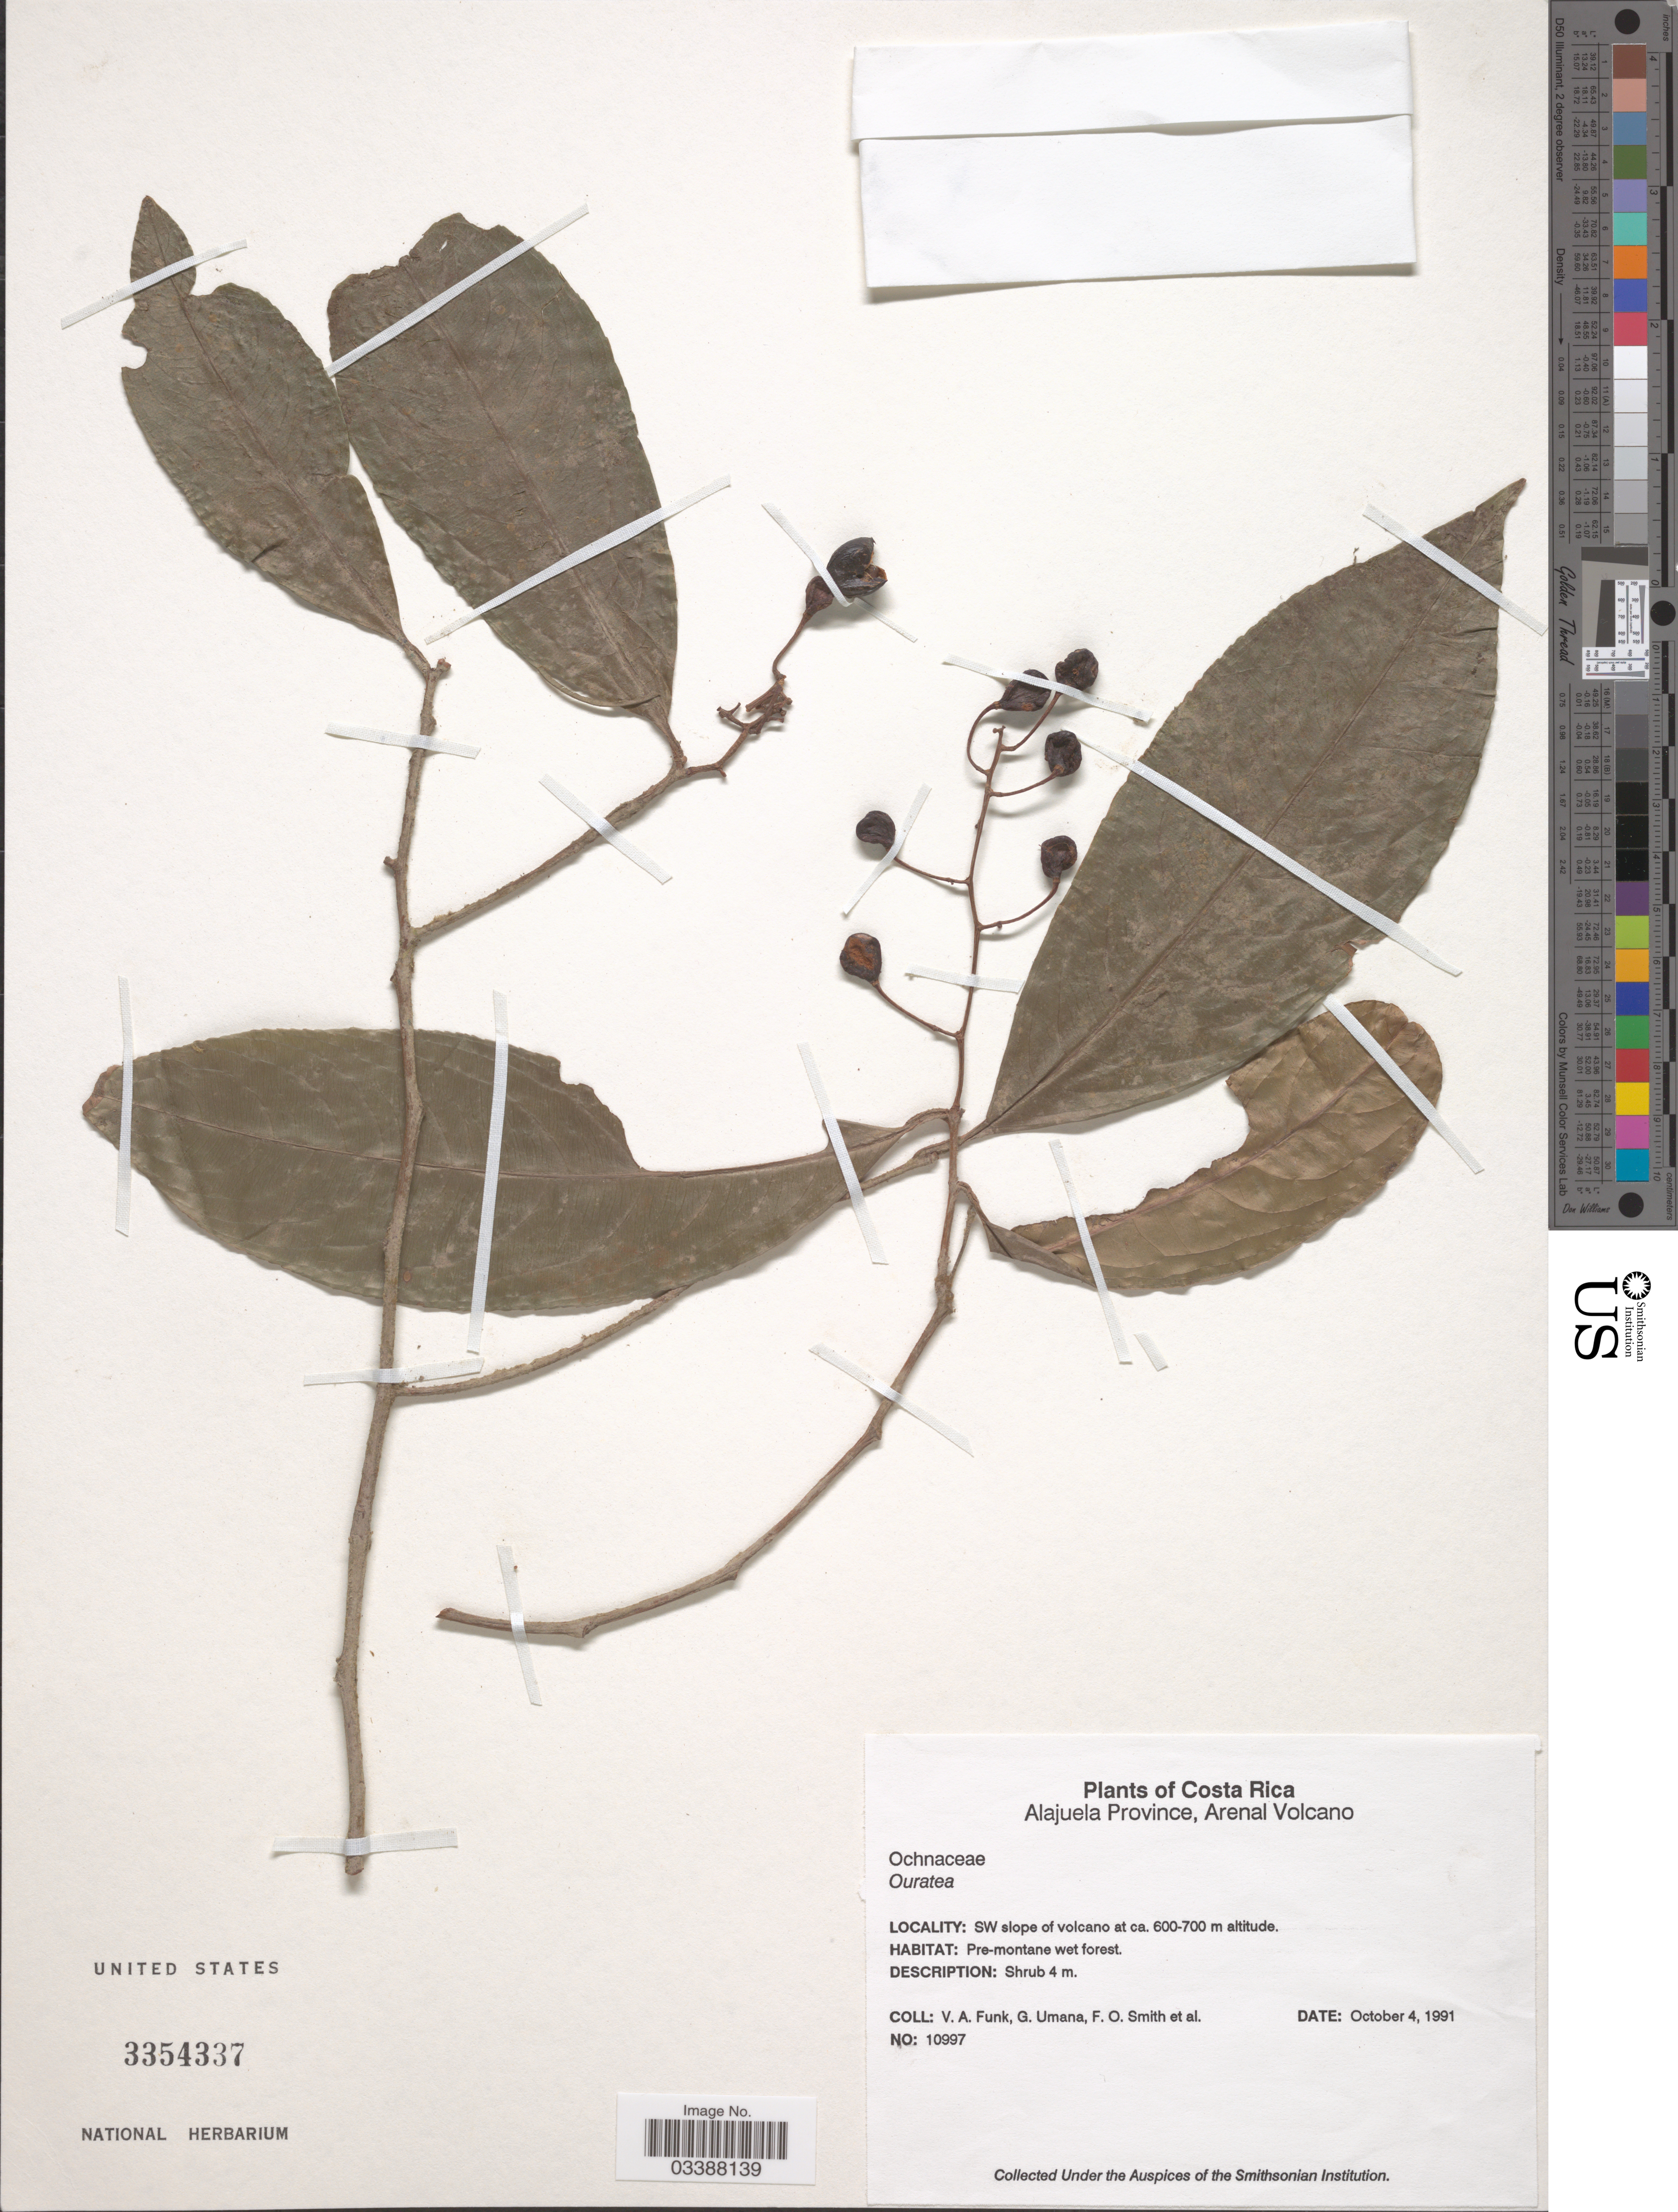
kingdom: Plantae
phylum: Tracheophyta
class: Magnoliopsida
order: Malpighiales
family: Ochnaceae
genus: Ouratea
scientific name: Ouratea sp.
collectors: V. Funk, G. Umana, F. Smith & et al.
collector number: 10997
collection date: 1991-10-04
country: Costa Rica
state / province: Alajuela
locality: Arenal Volcano. SW slope of volcano.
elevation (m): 600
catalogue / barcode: US 3354337